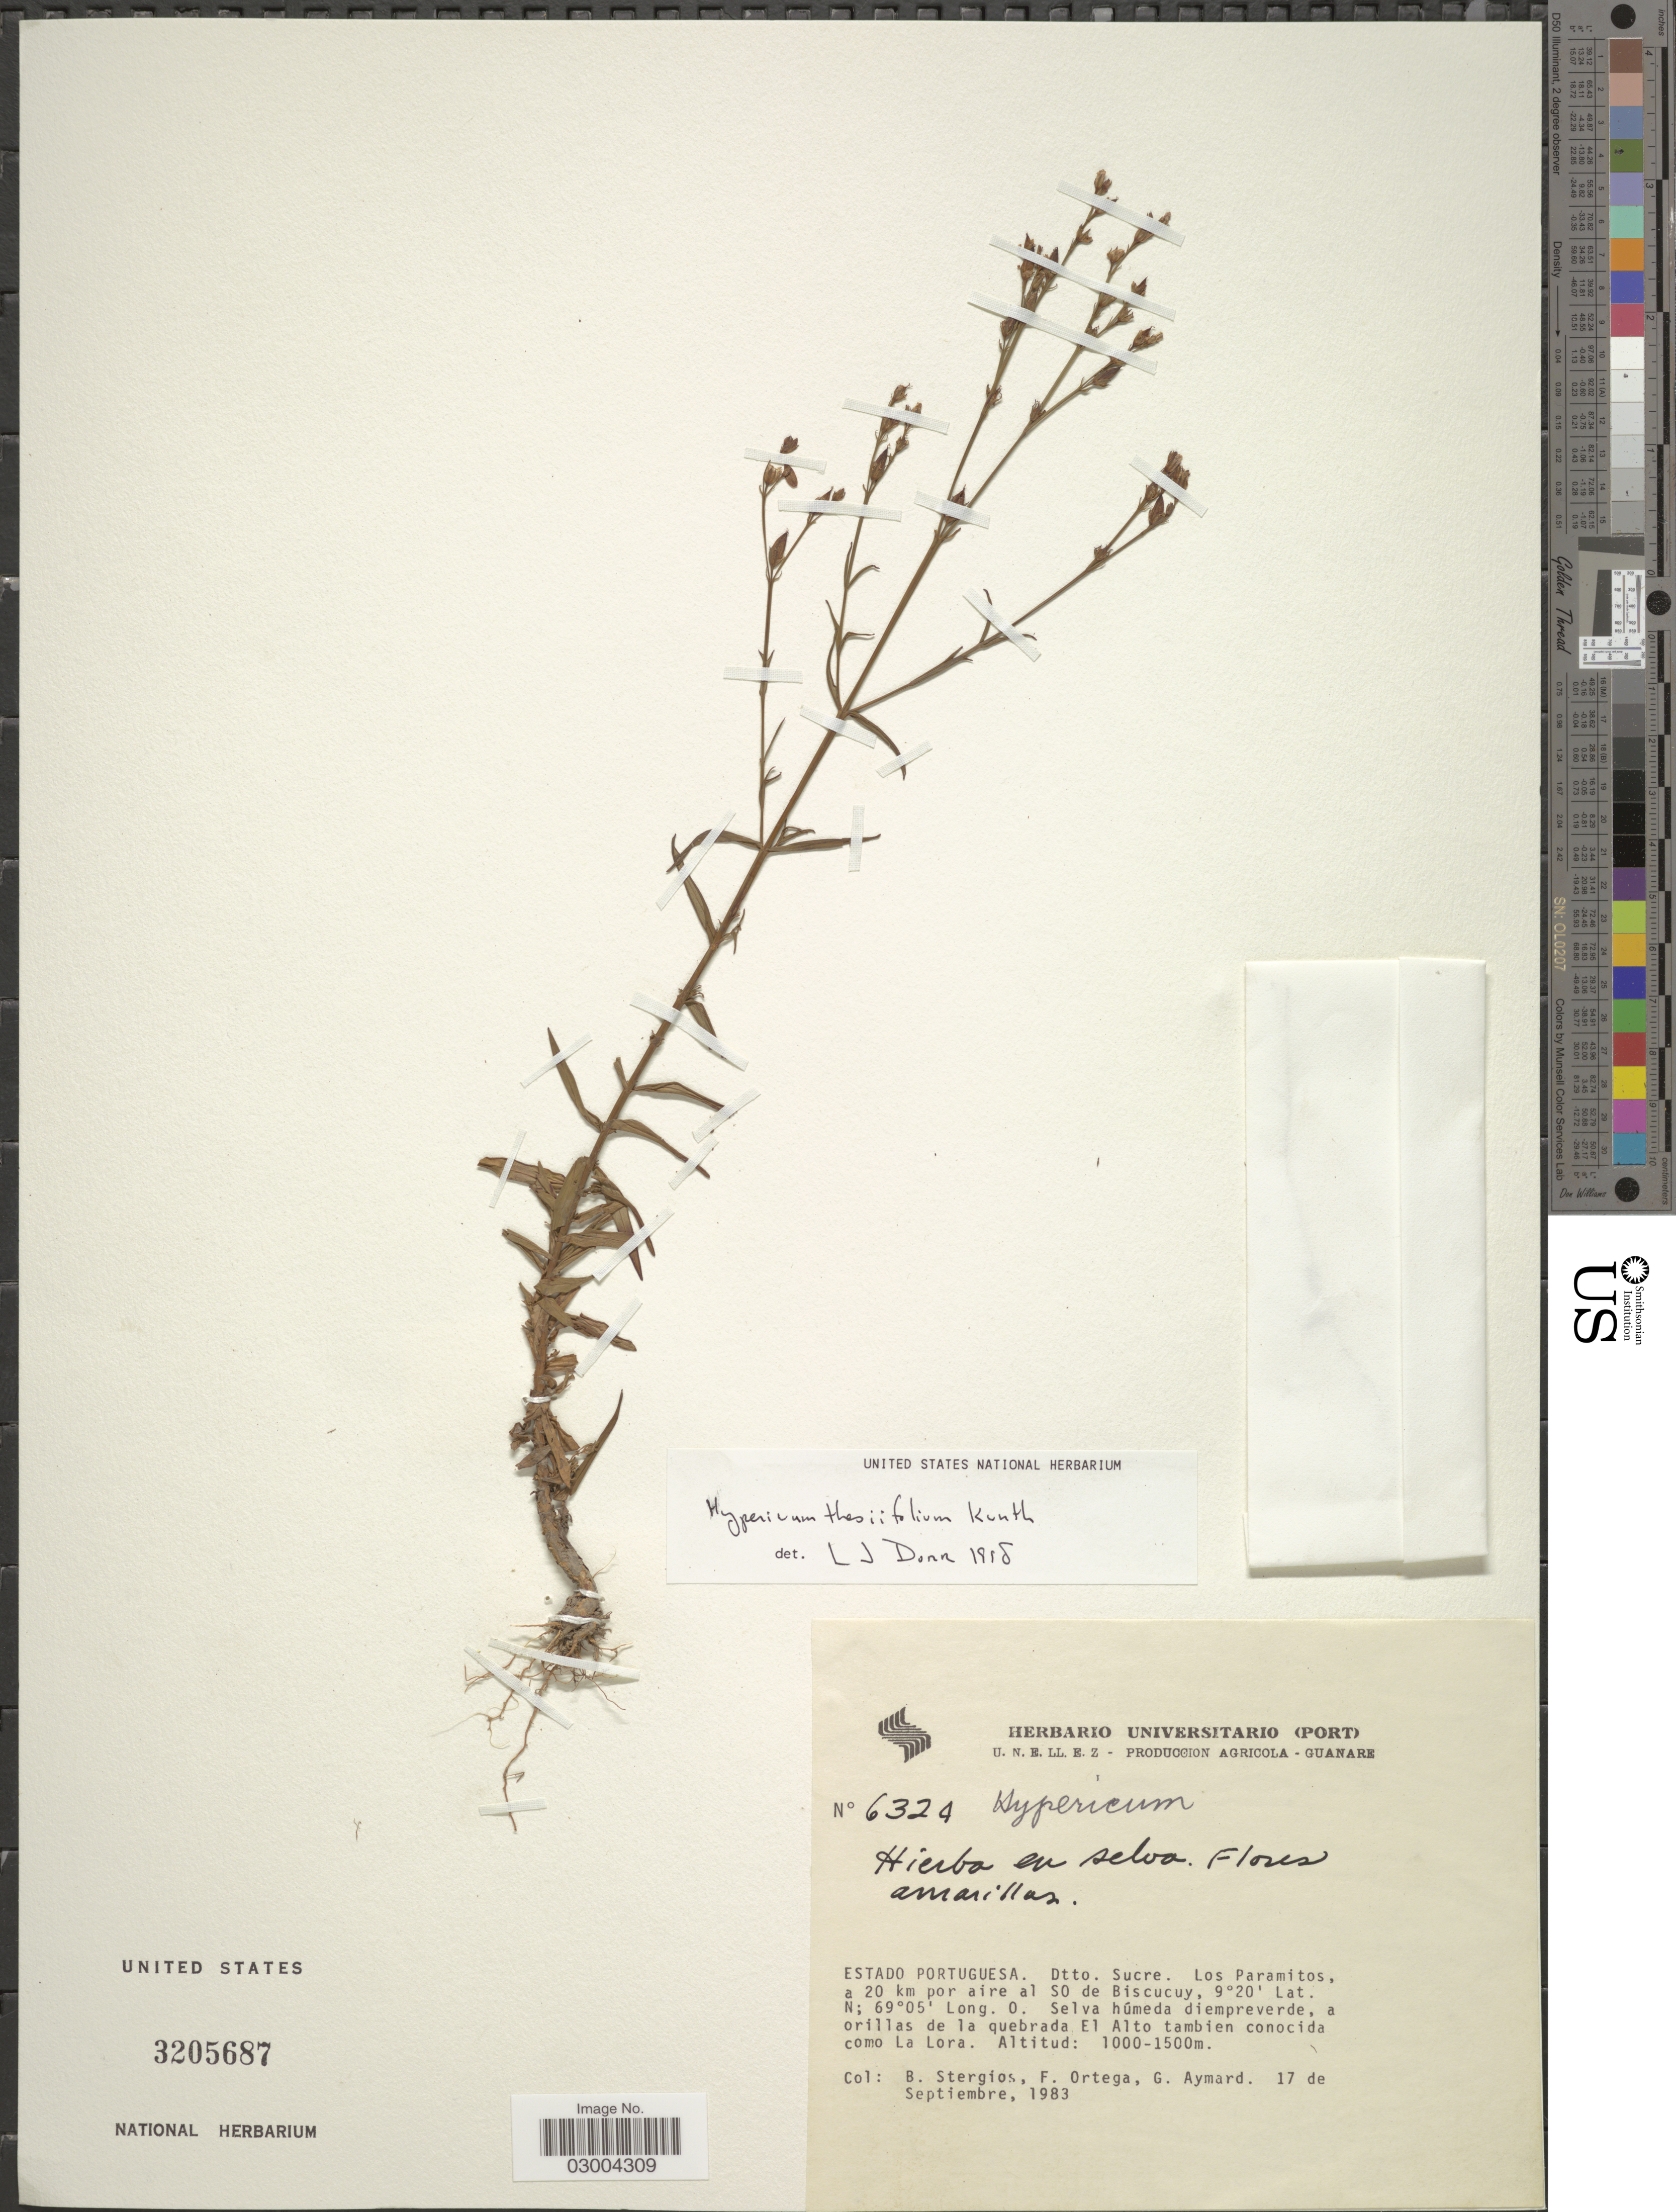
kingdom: Plantae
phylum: Tracheophyta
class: Magnoliopsida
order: Malpighiales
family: Hypericaceae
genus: Hypericum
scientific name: Hypericum thesiifolium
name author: Kunth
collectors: B. G. Stergios, F. J. Ortega & G. A. Aymard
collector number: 6324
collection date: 1983-09-17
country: Venezuela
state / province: Portuguesa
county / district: Sucre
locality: Los Paramitos, a 20 km por aire al SO de Biscucuy, a orillas de la quebrada El Alto tambien conocida como La Lora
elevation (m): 1000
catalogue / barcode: US 3205687